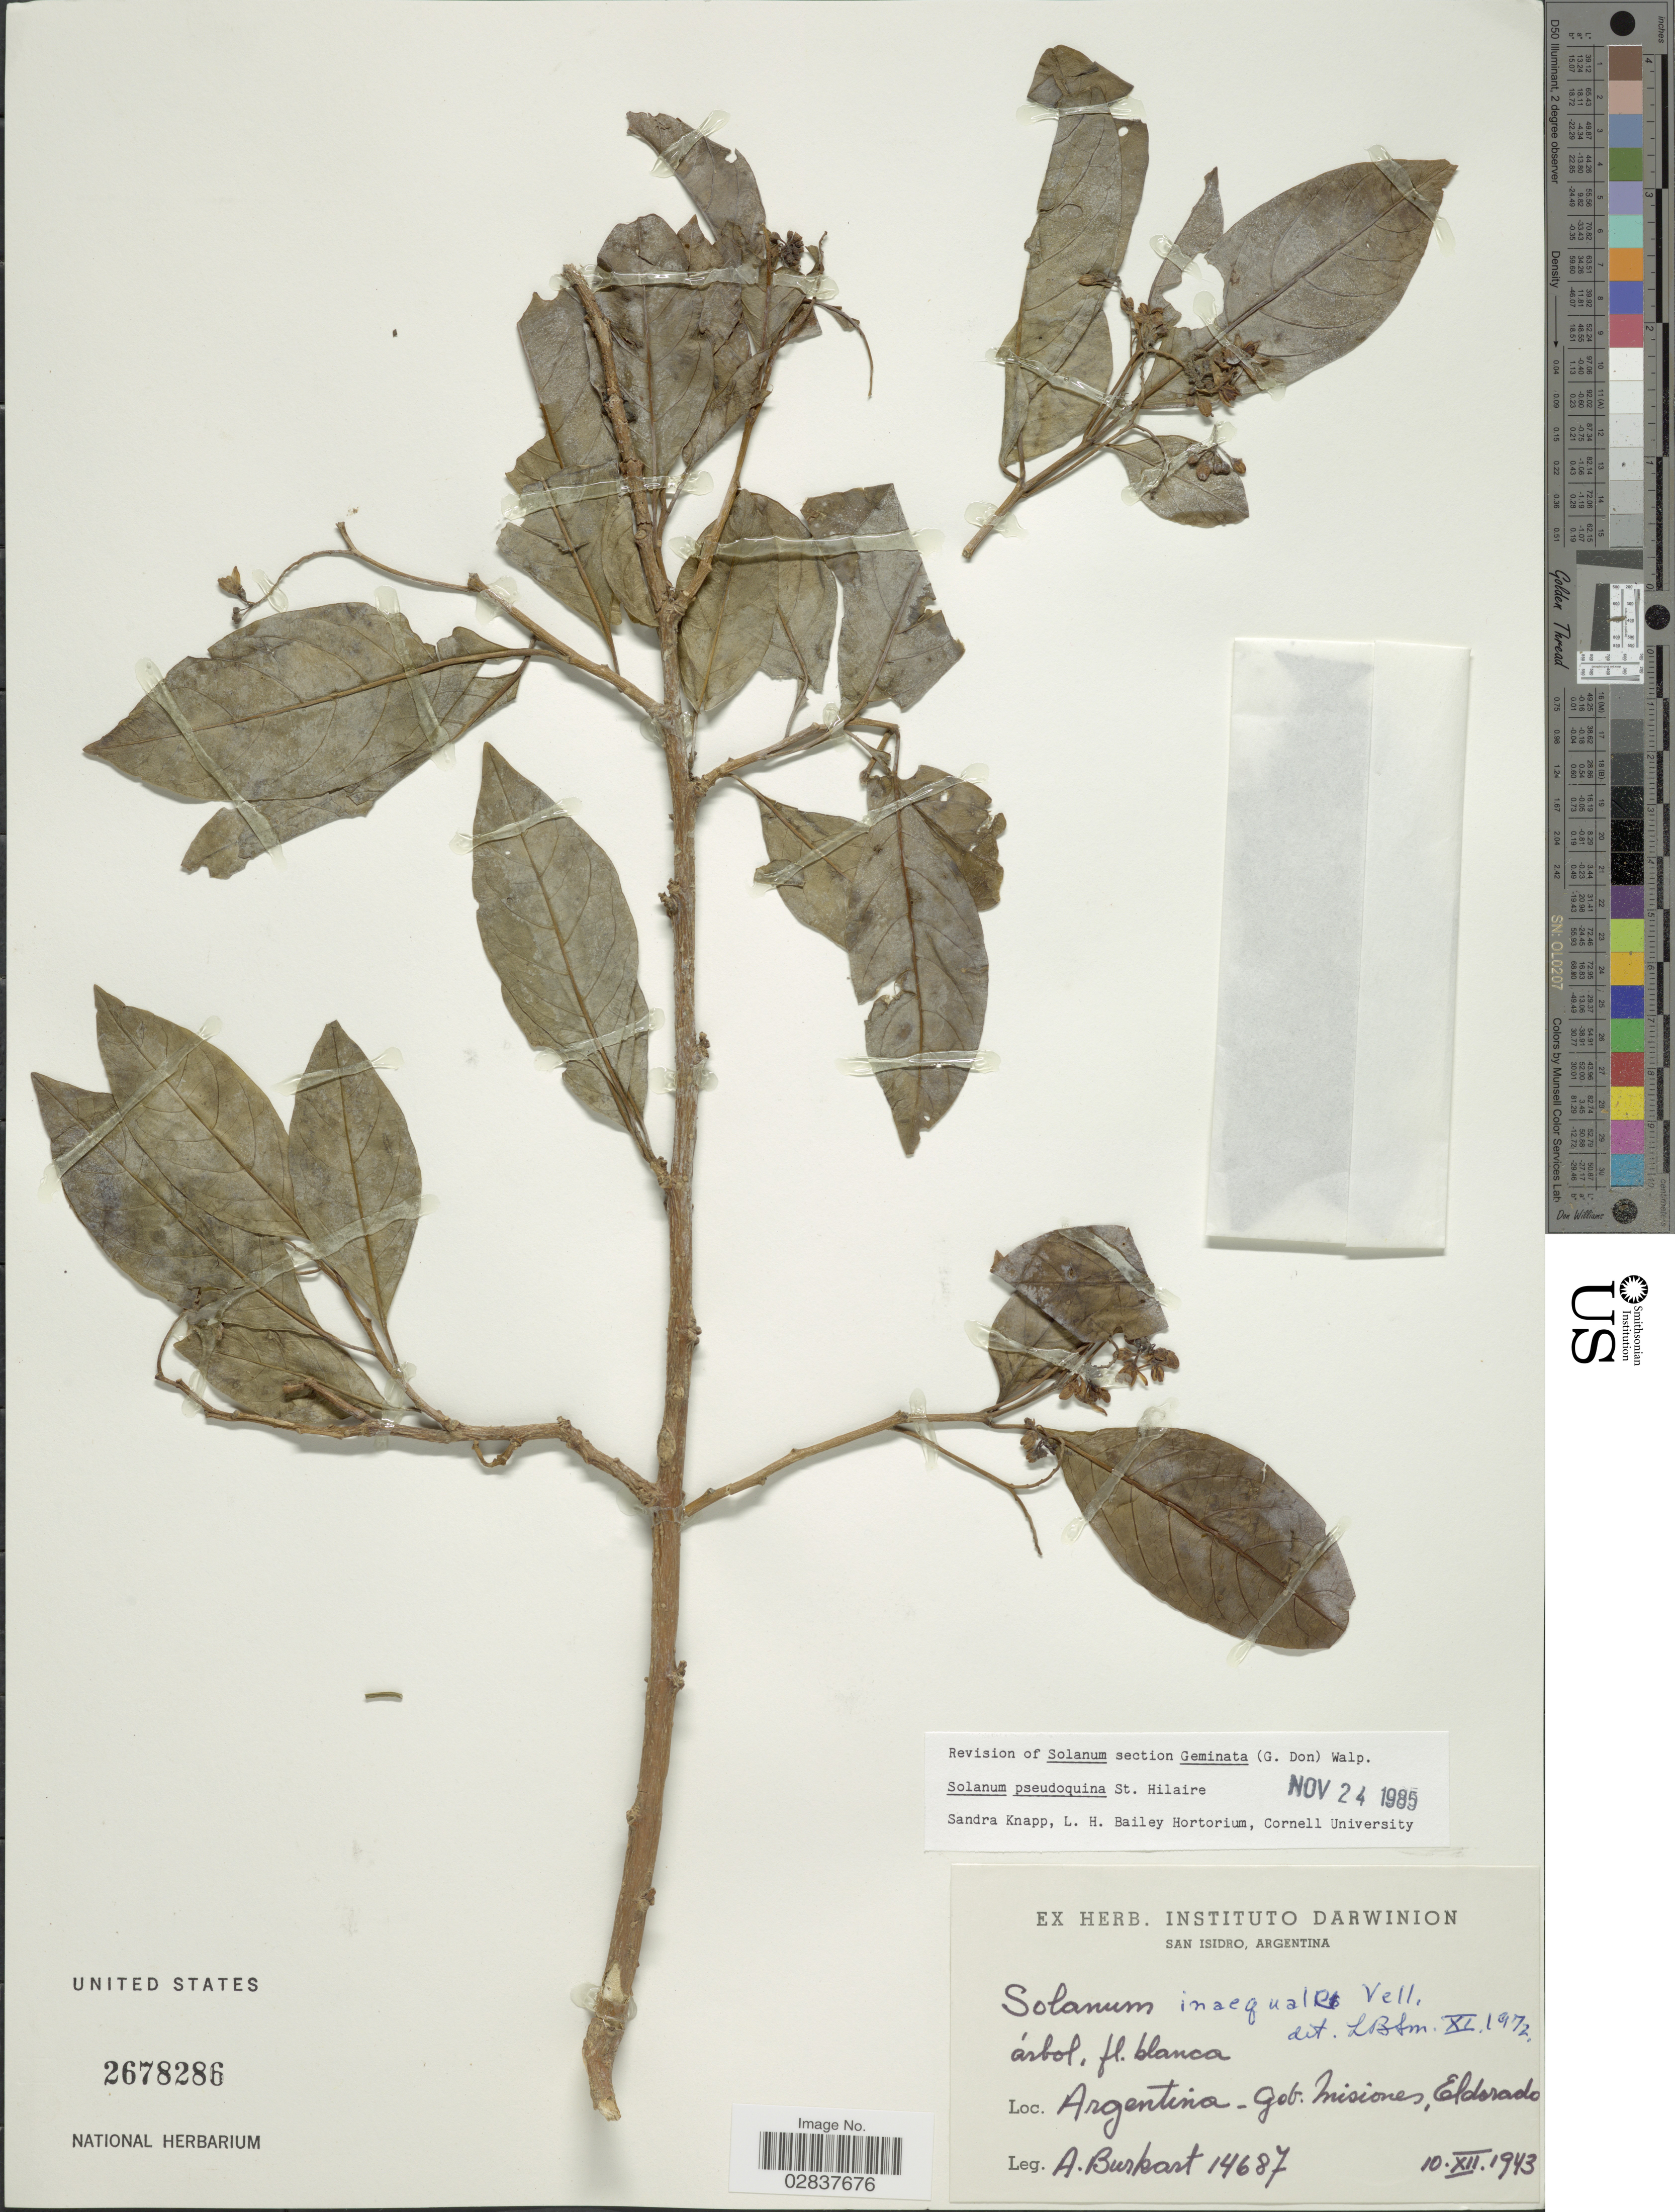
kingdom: Plantae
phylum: Tracheophyta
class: Magnoliopsida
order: Solanales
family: Solanaceae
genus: Solanum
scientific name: Solanum pseudoquina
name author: A. St.-Hil.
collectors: A. E. Burkart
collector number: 14687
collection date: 1943-12-10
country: Argentina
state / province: Misiones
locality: Gob. Misiones. Eldorado.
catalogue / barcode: US 2678286